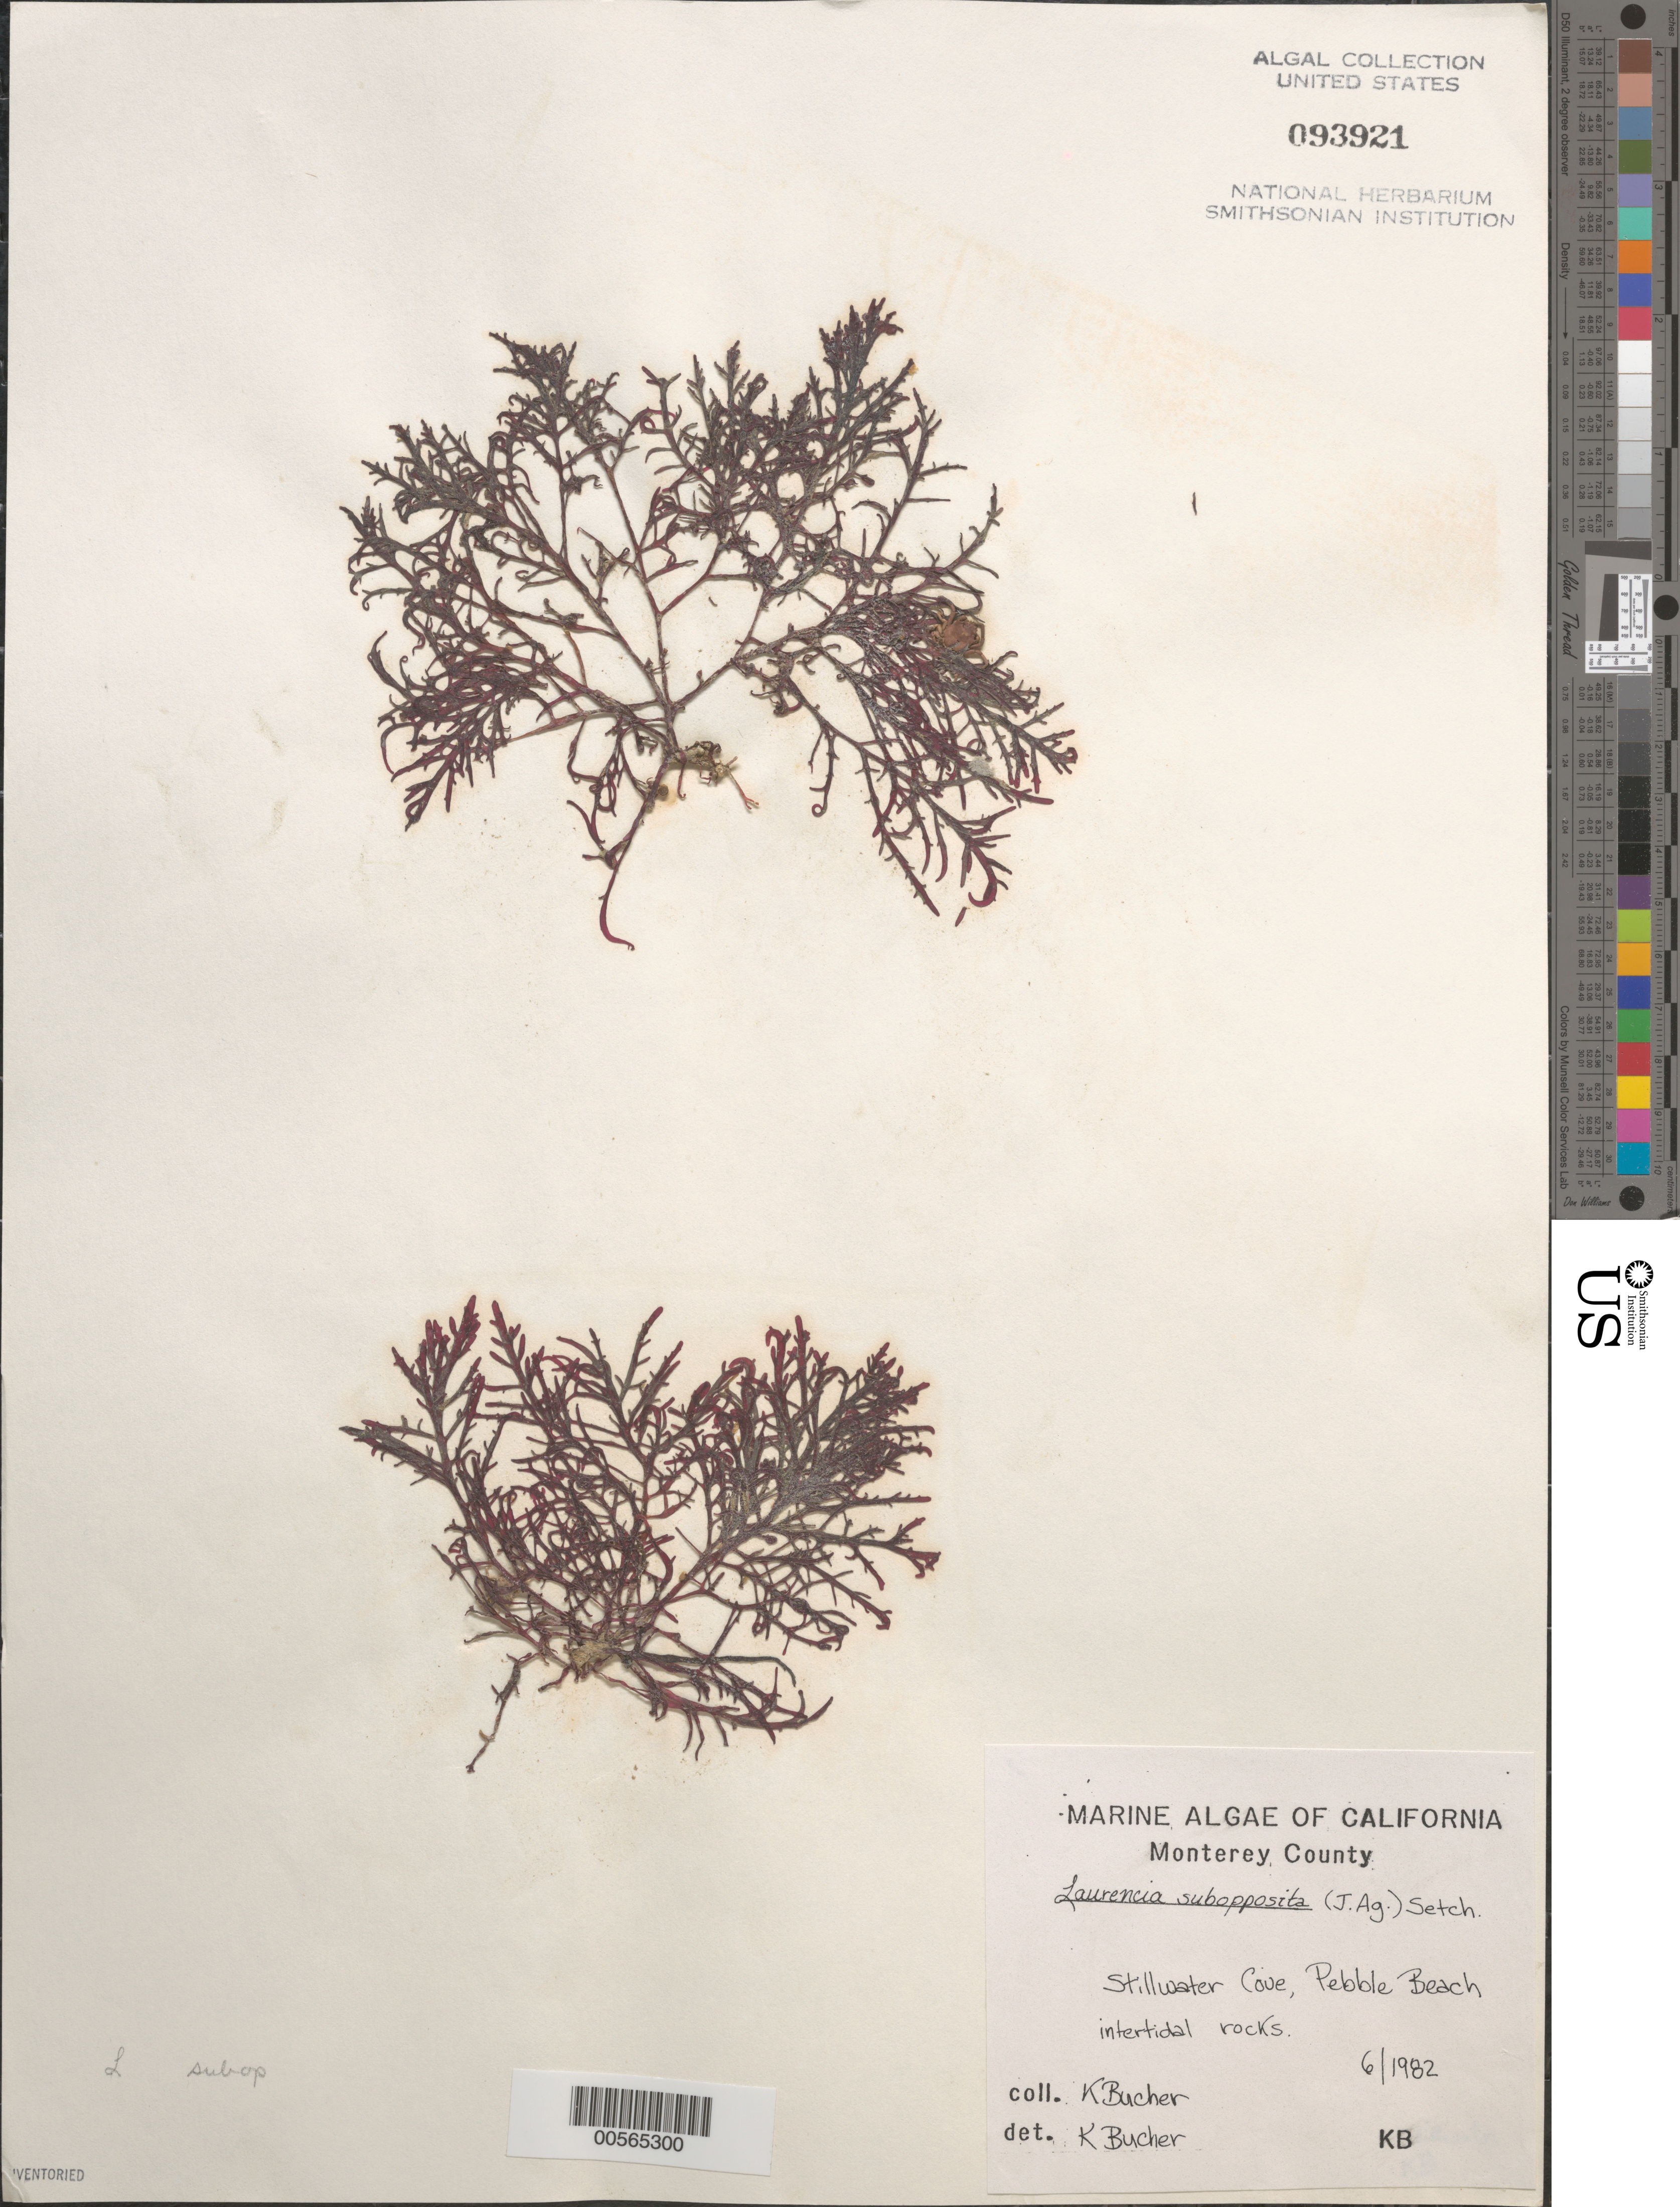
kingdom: Plantae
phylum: Rhodophyta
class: Florideophyceae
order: Ceramiales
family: Rhodomelaceae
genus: Laurencia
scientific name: Laurencia subopposita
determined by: Bucher, Katina E.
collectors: K. E. Bucher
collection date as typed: Jun 1982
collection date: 1982-06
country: United States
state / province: California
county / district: Monterey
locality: Stillwater Cove, Pebble Beach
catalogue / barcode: US 93921